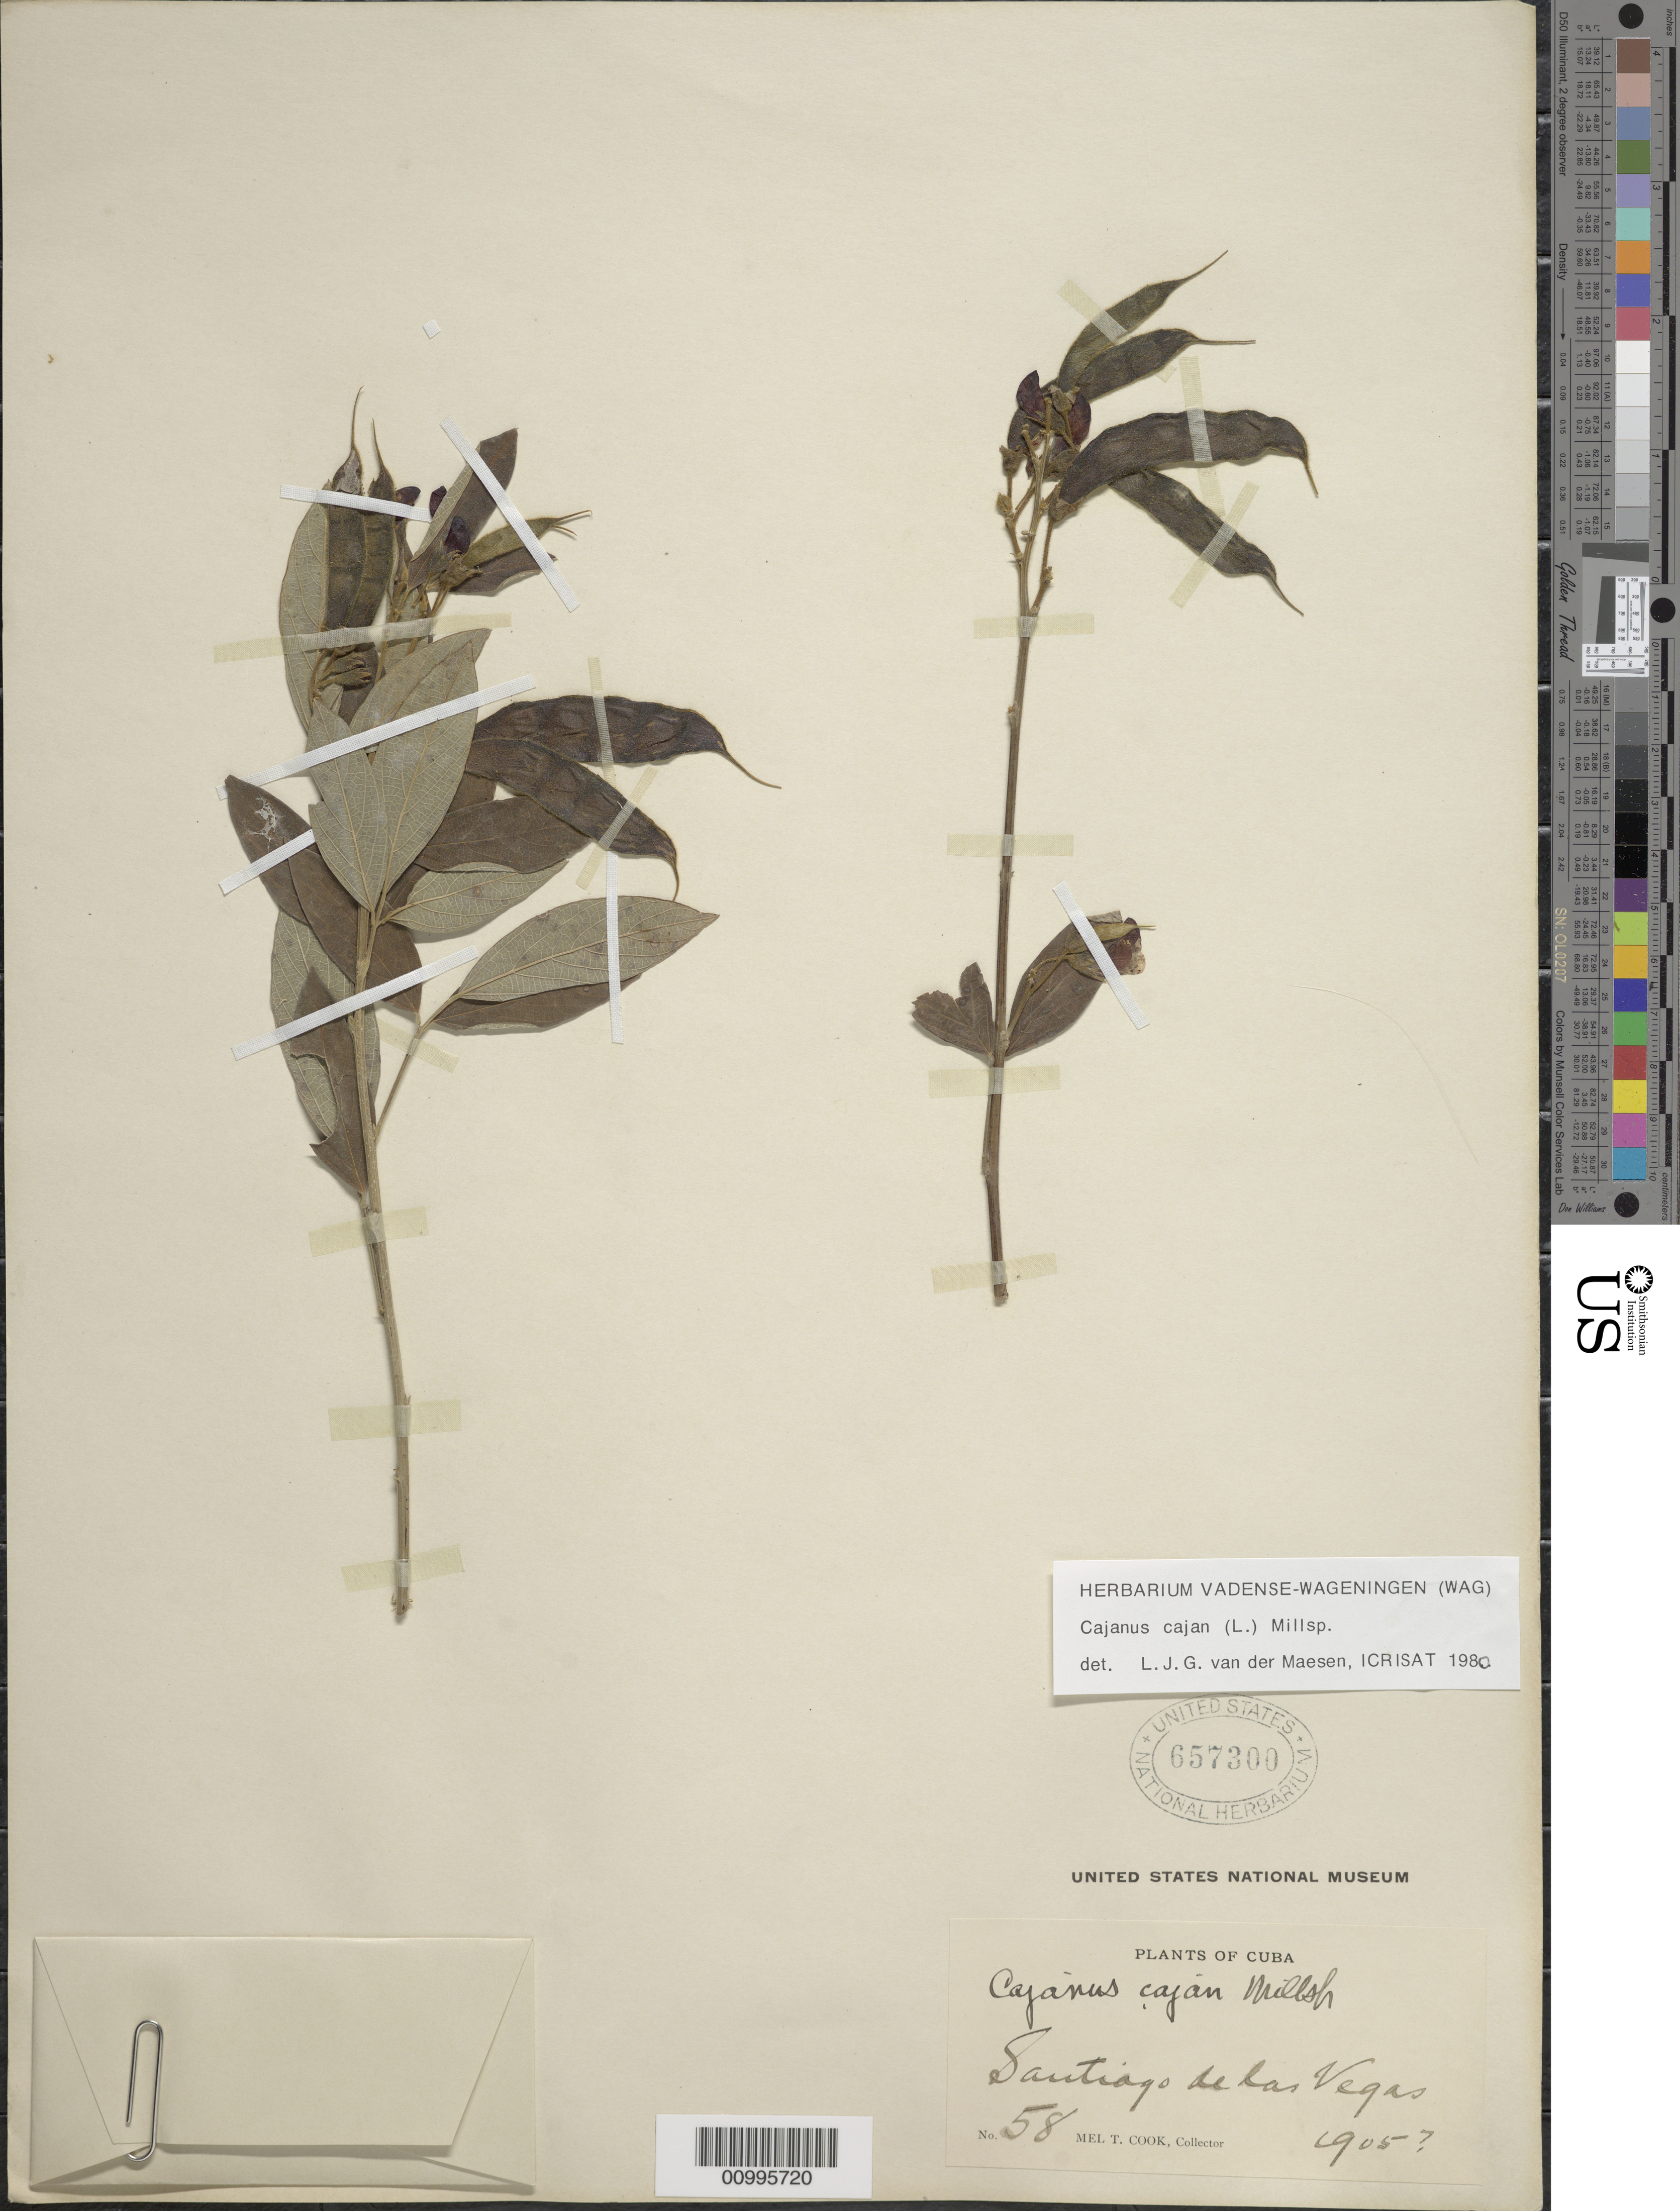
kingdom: Plantae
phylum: Tracheophyta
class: Magnoliopsida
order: Fabales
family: Fabaceae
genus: Cajanus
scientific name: Cajanus cajan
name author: (L.) Huth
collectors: M. T. Cook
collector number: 58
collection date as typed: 1905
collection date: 1905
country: Cuba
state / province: La Habana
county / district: Municipio Boyeros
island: Cuba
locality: Santiago de las Vegas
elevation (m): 97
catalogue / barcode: US 657300